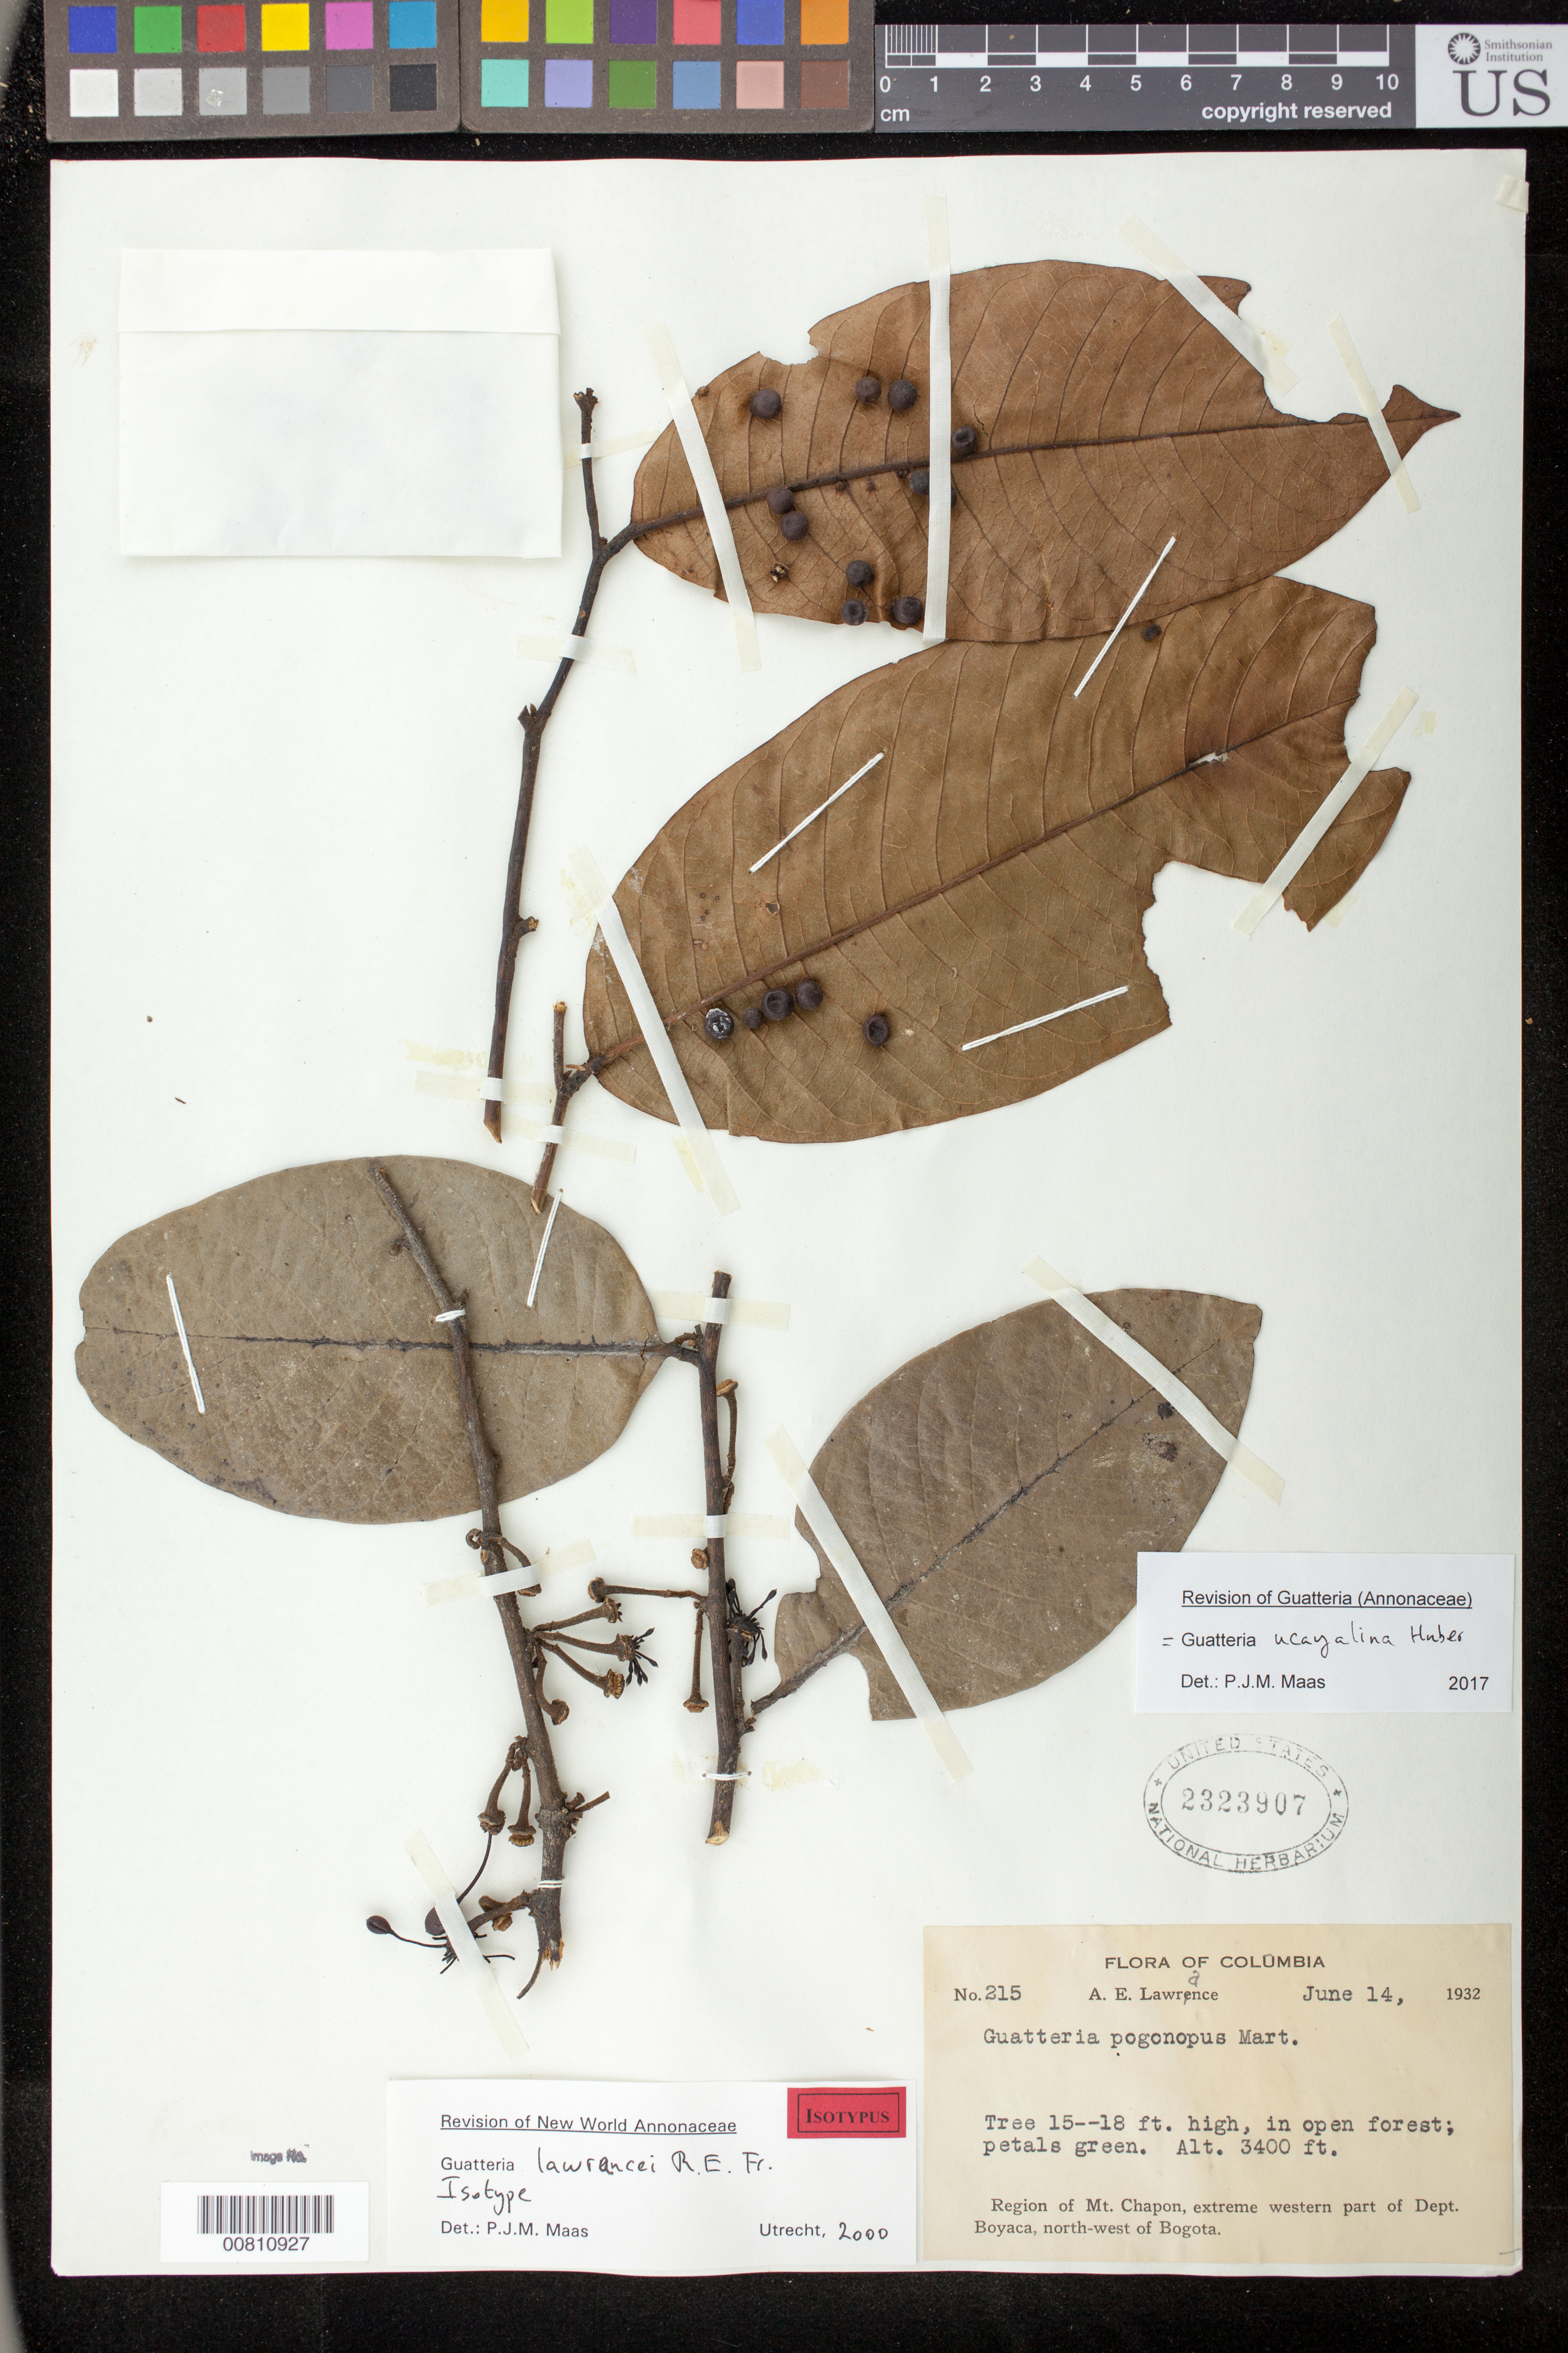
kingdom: Plantae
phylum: Tracheophyta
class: Magnoliopsida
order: Magnoliales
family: Annonaceae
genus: Guatteria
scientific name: Guatteria lawrancei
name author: R.E. Fr.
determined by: Maas, Paul J. M.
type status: Isotype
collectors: A. Lawrance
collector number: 215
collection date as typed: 14 Jun 1932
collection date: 1932-06-14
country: Colombia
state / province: Boyacá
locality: Region of Mt. Chapon, extreme western part of Dept. Boyaca, north-west of Bogota.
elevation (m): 1036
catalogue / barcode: US 2323907